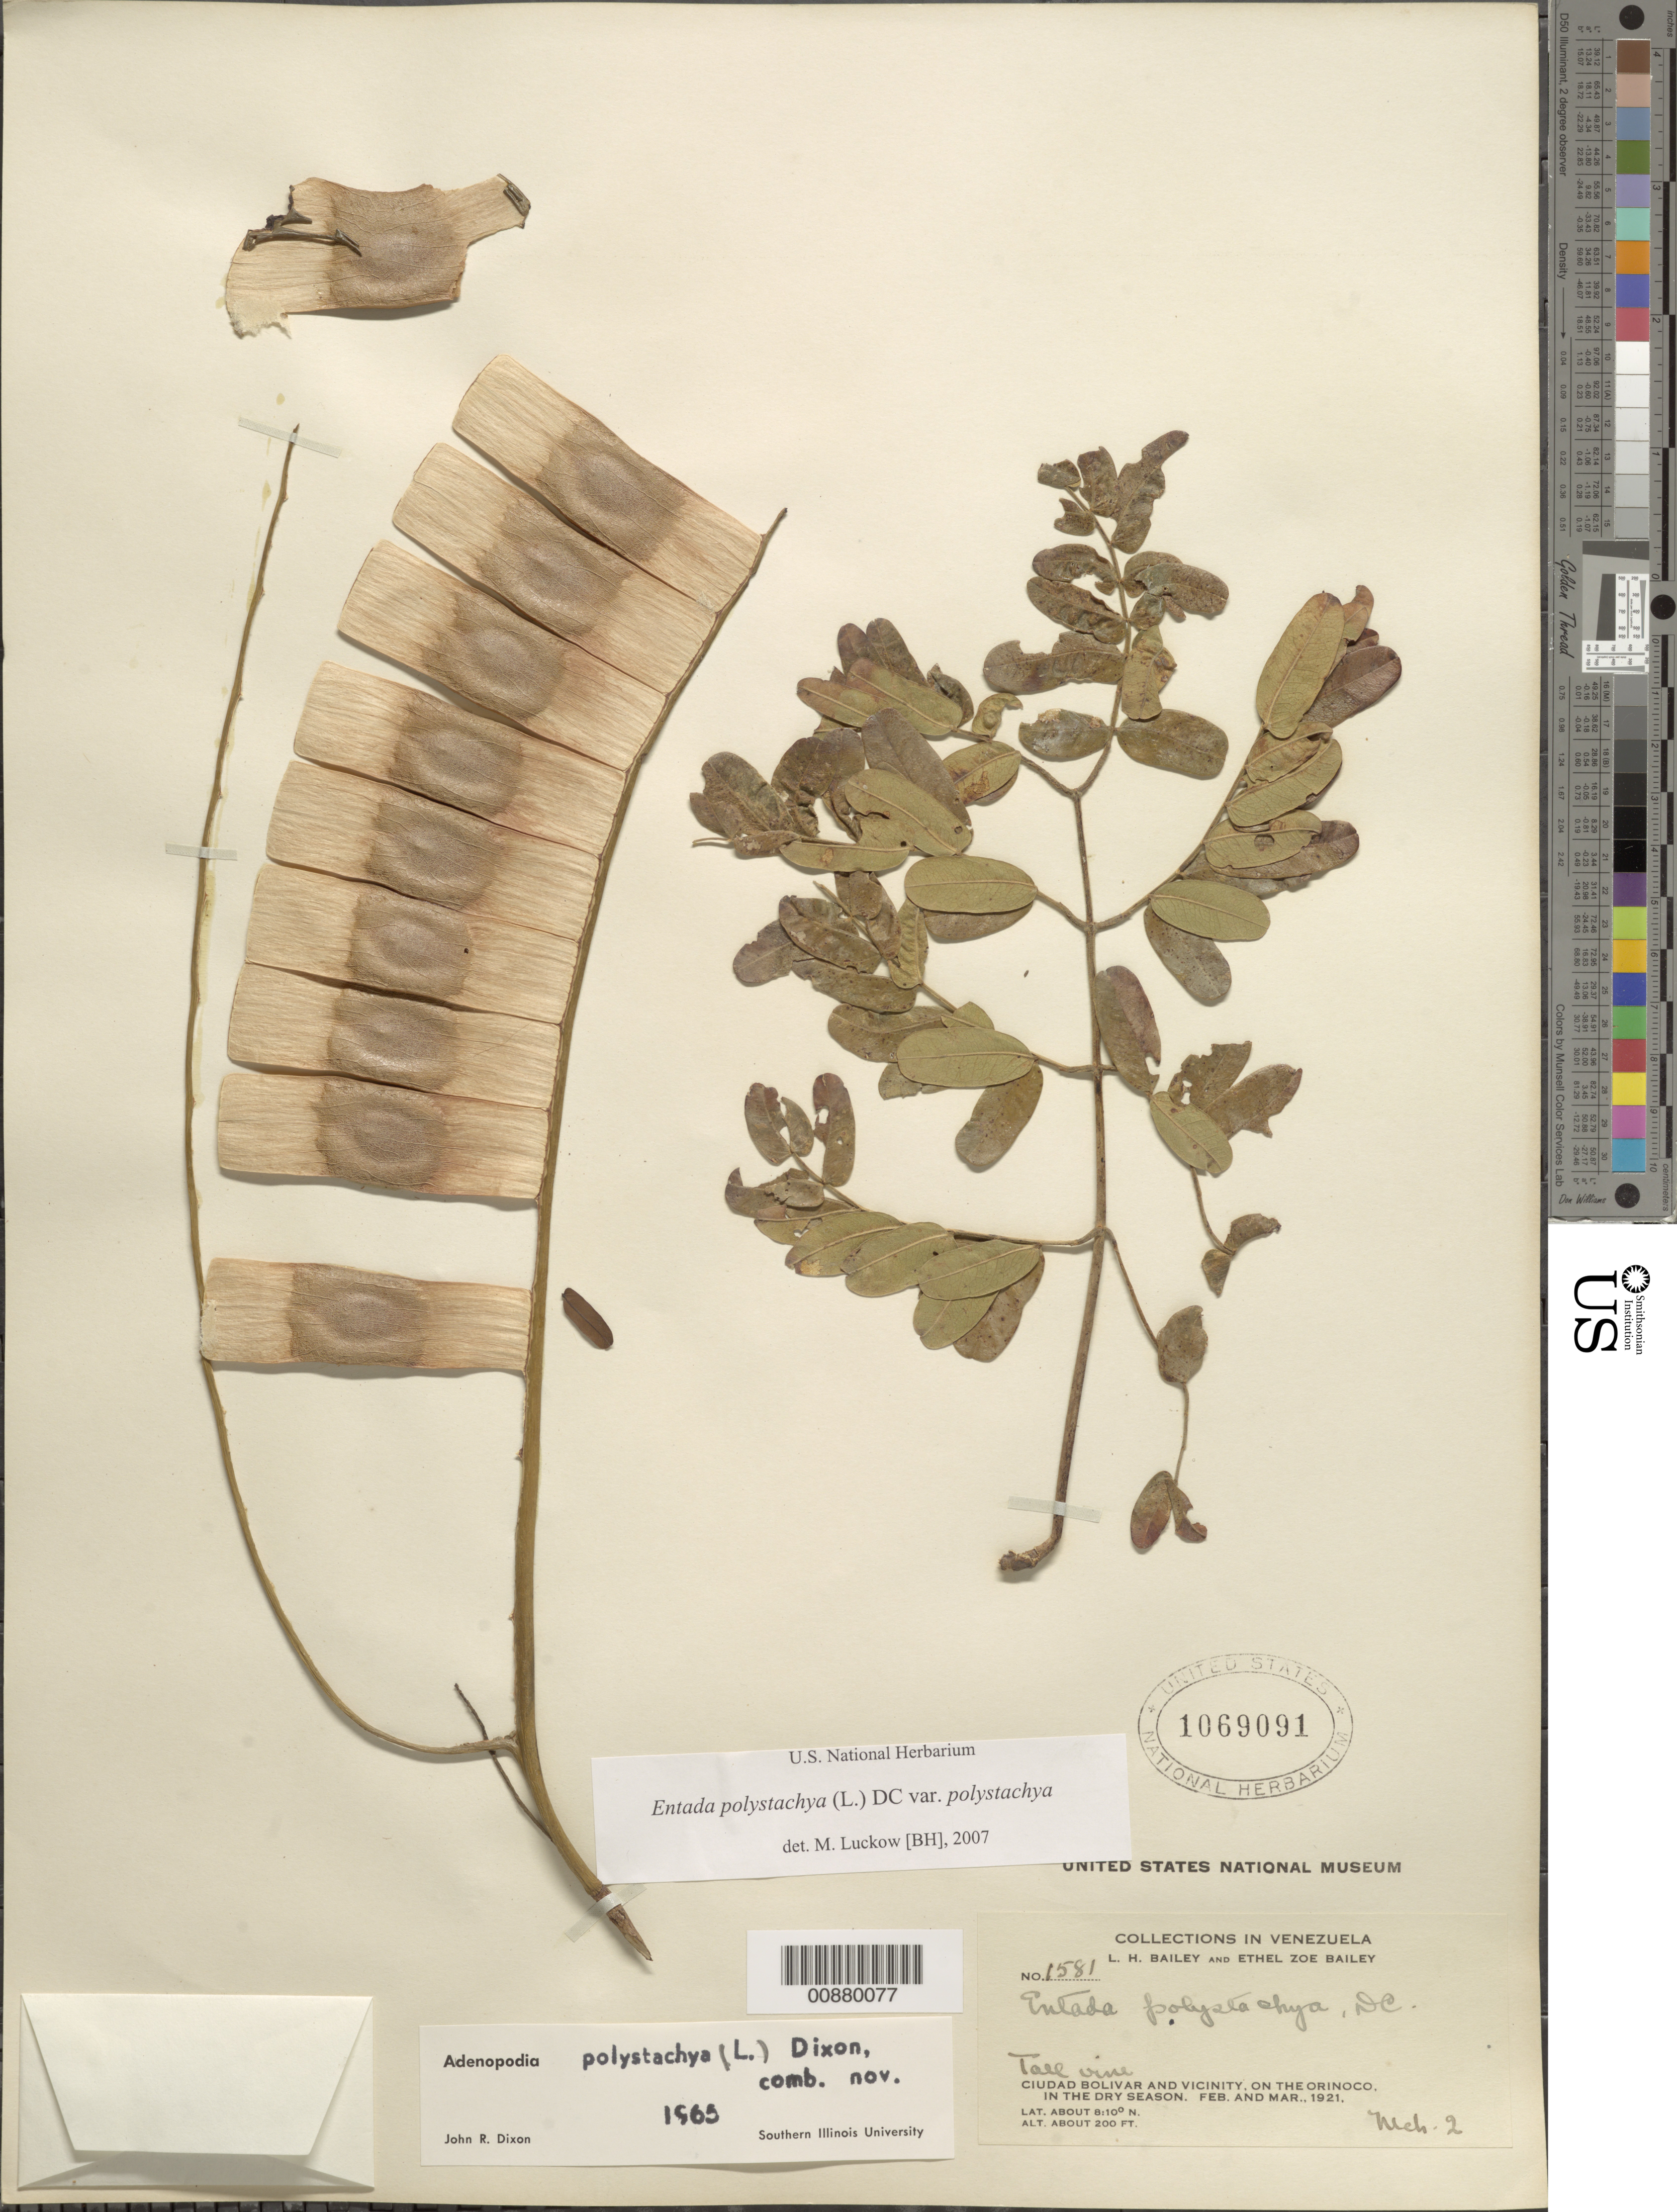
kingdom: Plantae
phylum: Tracheophyta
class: Magnoliopsida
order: Fabales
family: Fabaceae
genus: Entada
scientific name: Entada polystachya var. polystachya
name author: (L.) DC.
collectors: L. H. Bailey & E. Z. Bailey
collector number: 1581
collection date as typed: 2-Mar-21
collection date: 1921-03-02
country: Venezuela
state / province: Bolívar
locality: Ciudad Bolívar and vicinity, Orinoco R.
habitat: Dry season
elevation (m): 61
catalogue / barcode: US 1069091